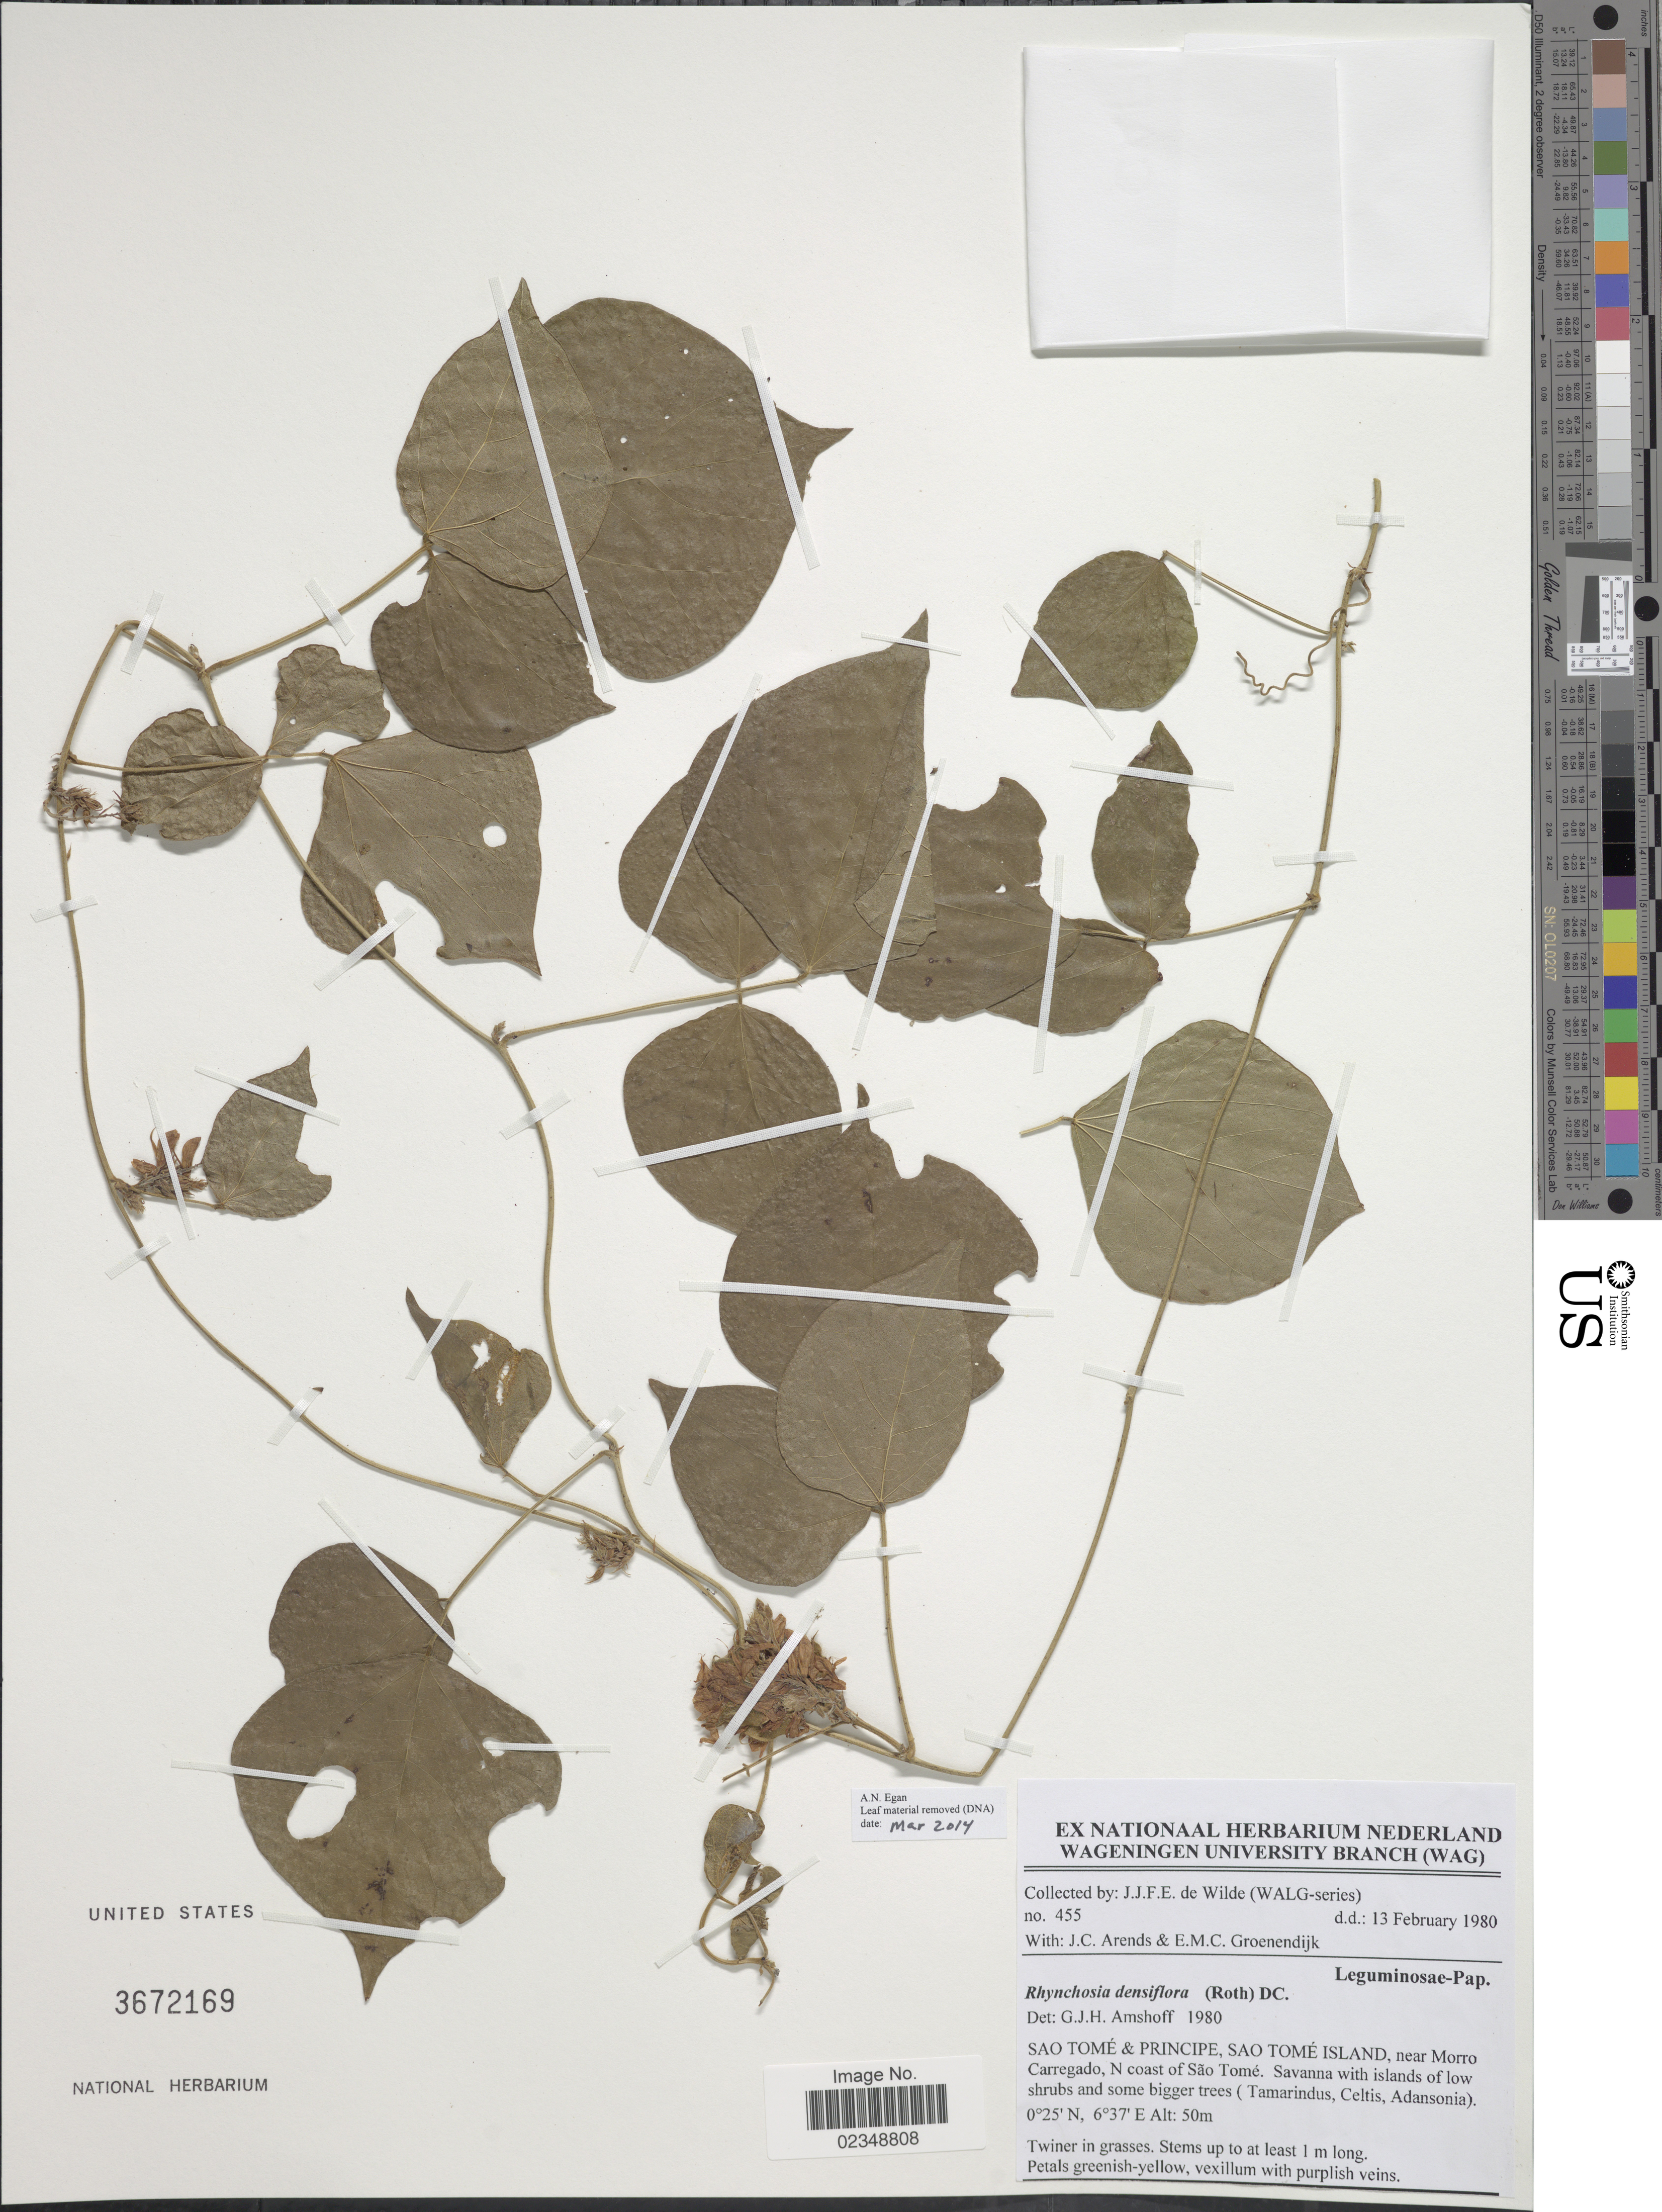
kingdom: Plantae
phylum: Tracheophyta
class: Magnoliopsida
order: Fabales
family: Fabaceae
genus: Rhynchosia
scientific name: Rhynchosia densiflora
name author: (Roth) DC.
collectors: J.J. de Wilde, J. Arends & E. Groenendijk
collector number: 455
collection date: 1980-02-13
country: São Tomé and Principe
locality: Sao Tomé & Principe, Sao Tomé Island, near Morro Carregado, N coast of São Tomé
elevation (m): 50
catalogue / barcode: US 3672169